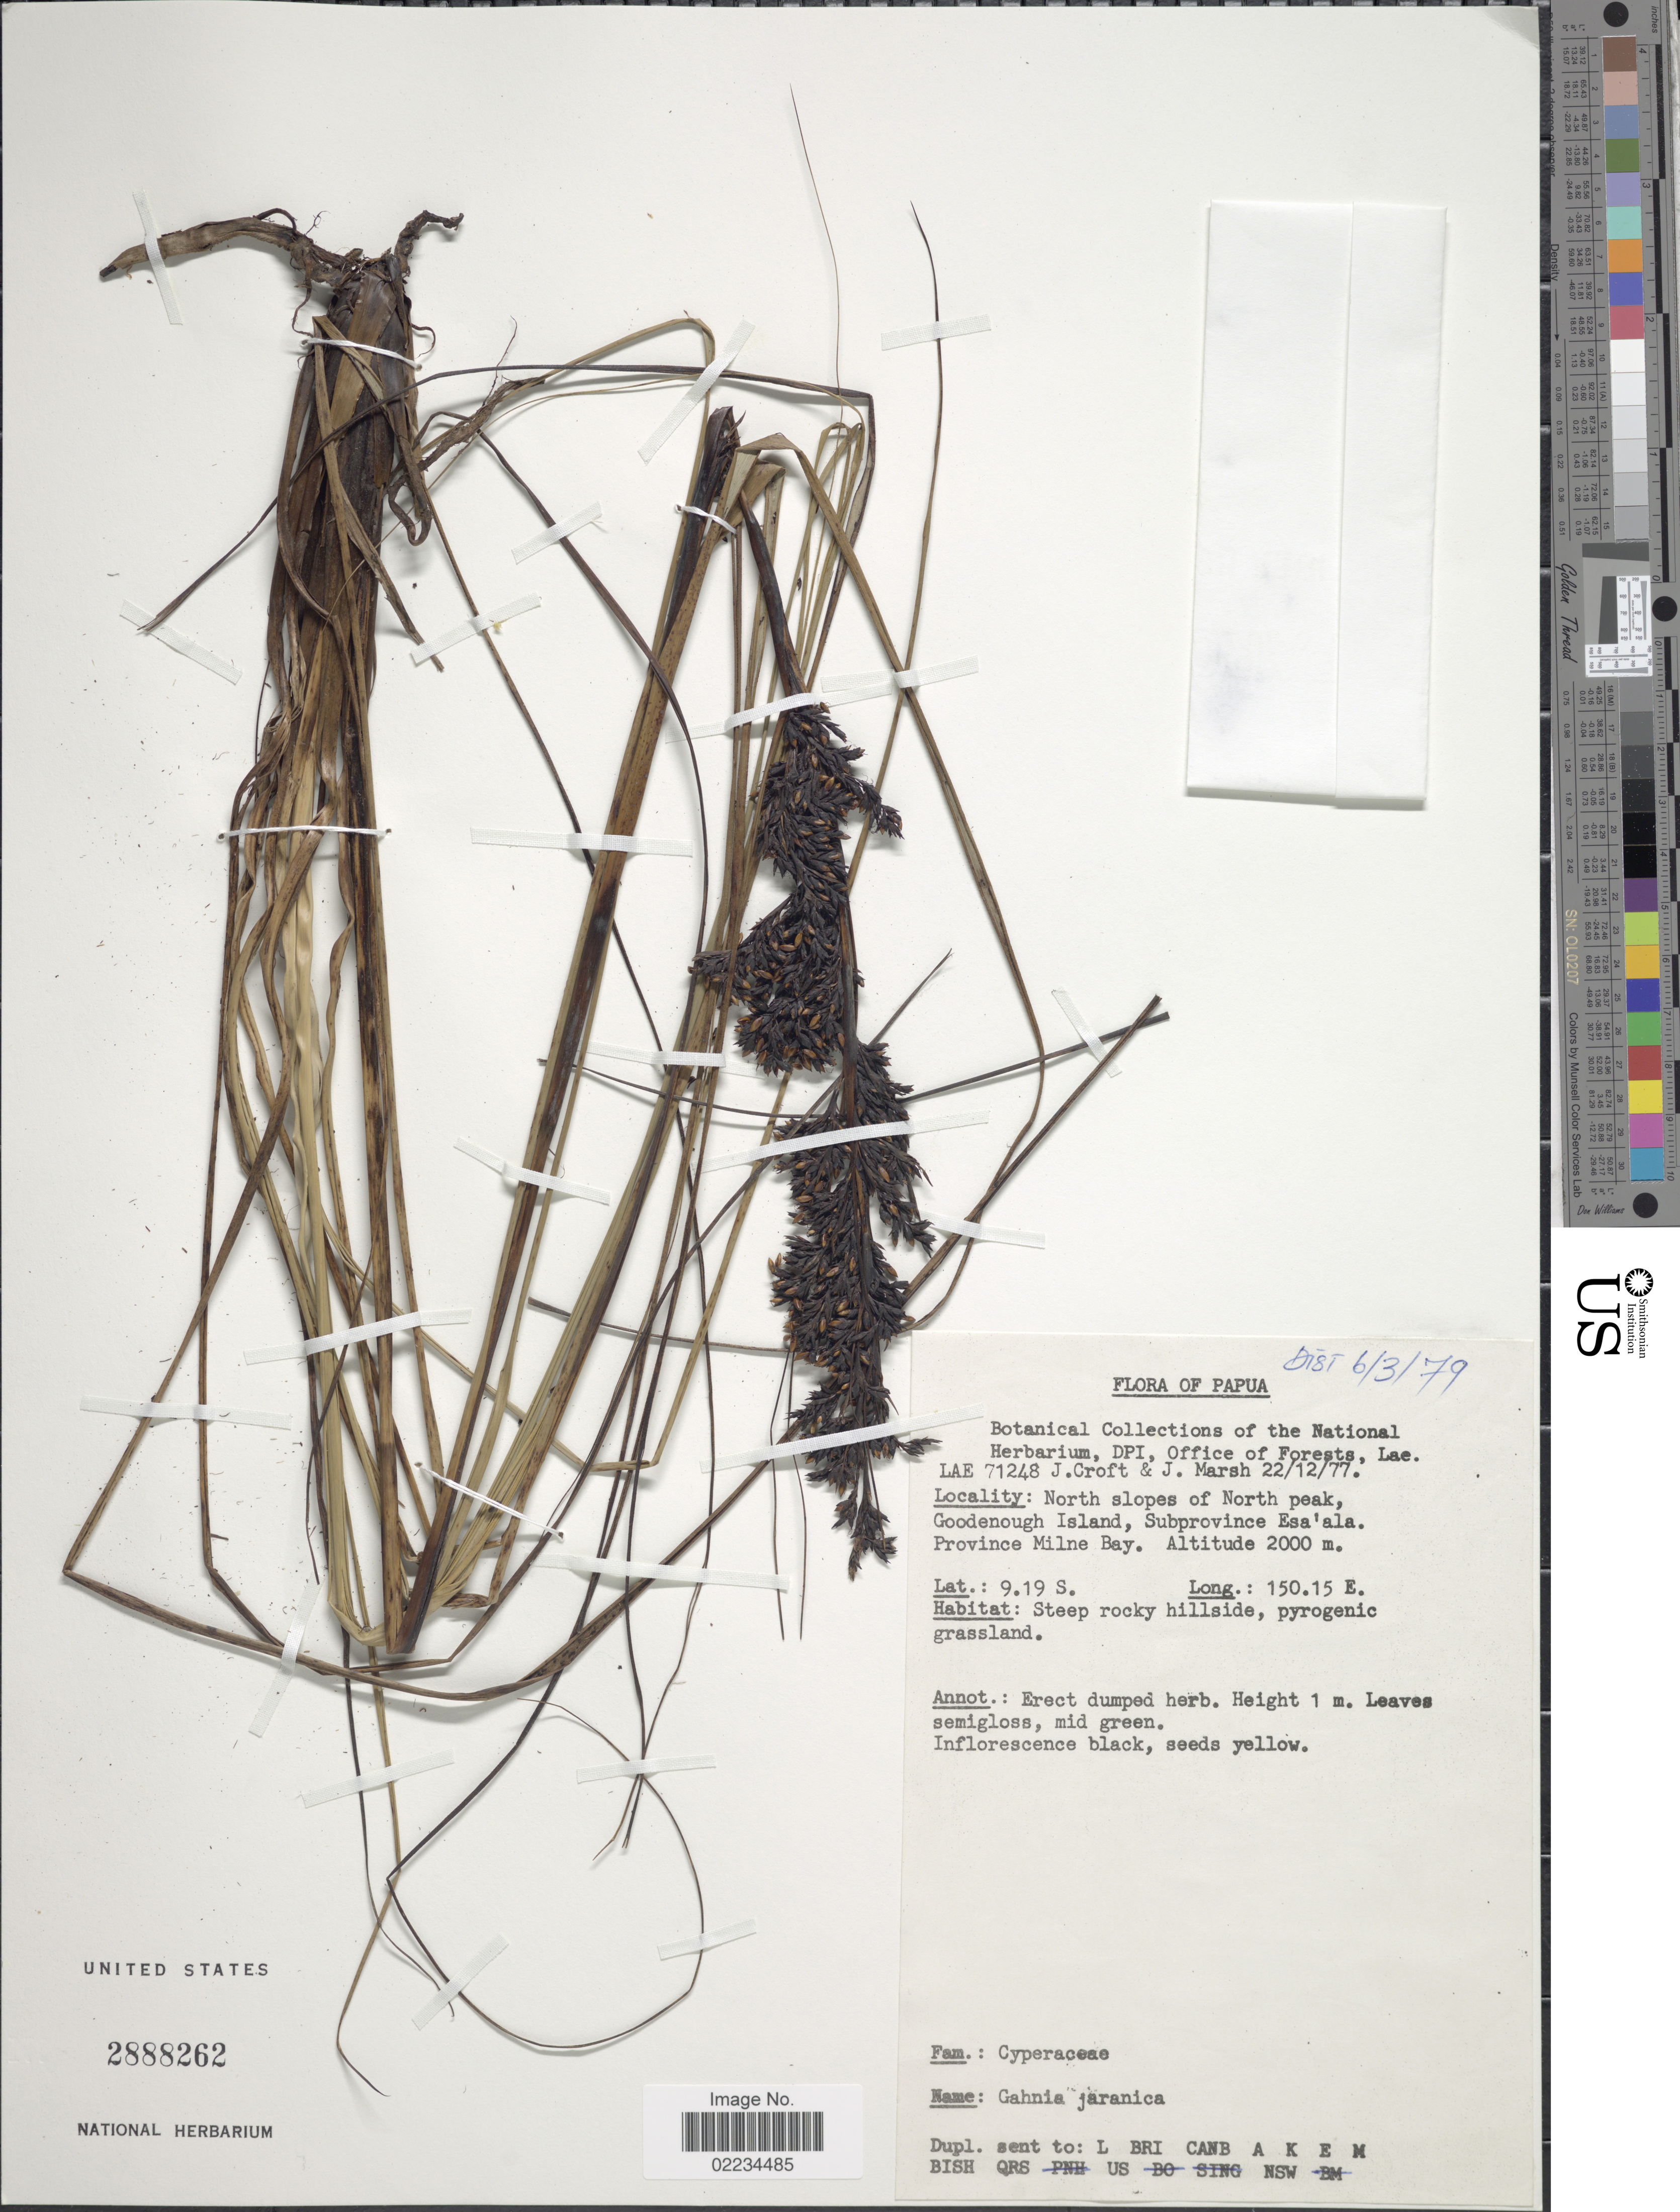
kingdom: Plantae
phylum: Tracheophyta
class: Liliopsida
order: Poales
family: Cyperaceae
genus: Gahnia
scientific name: Gahnia javanica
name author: Moritzi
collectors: J. R. Croft & J. Marsh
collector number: LAE 71248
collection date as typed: Transcribed d/m/y: 22/12/77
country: Papua New Guinea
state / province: Milne Bay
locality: North slopes of North peak, Goodenough Island, Subprovince Esa'ala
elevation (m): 2000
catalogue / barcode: US 2888262